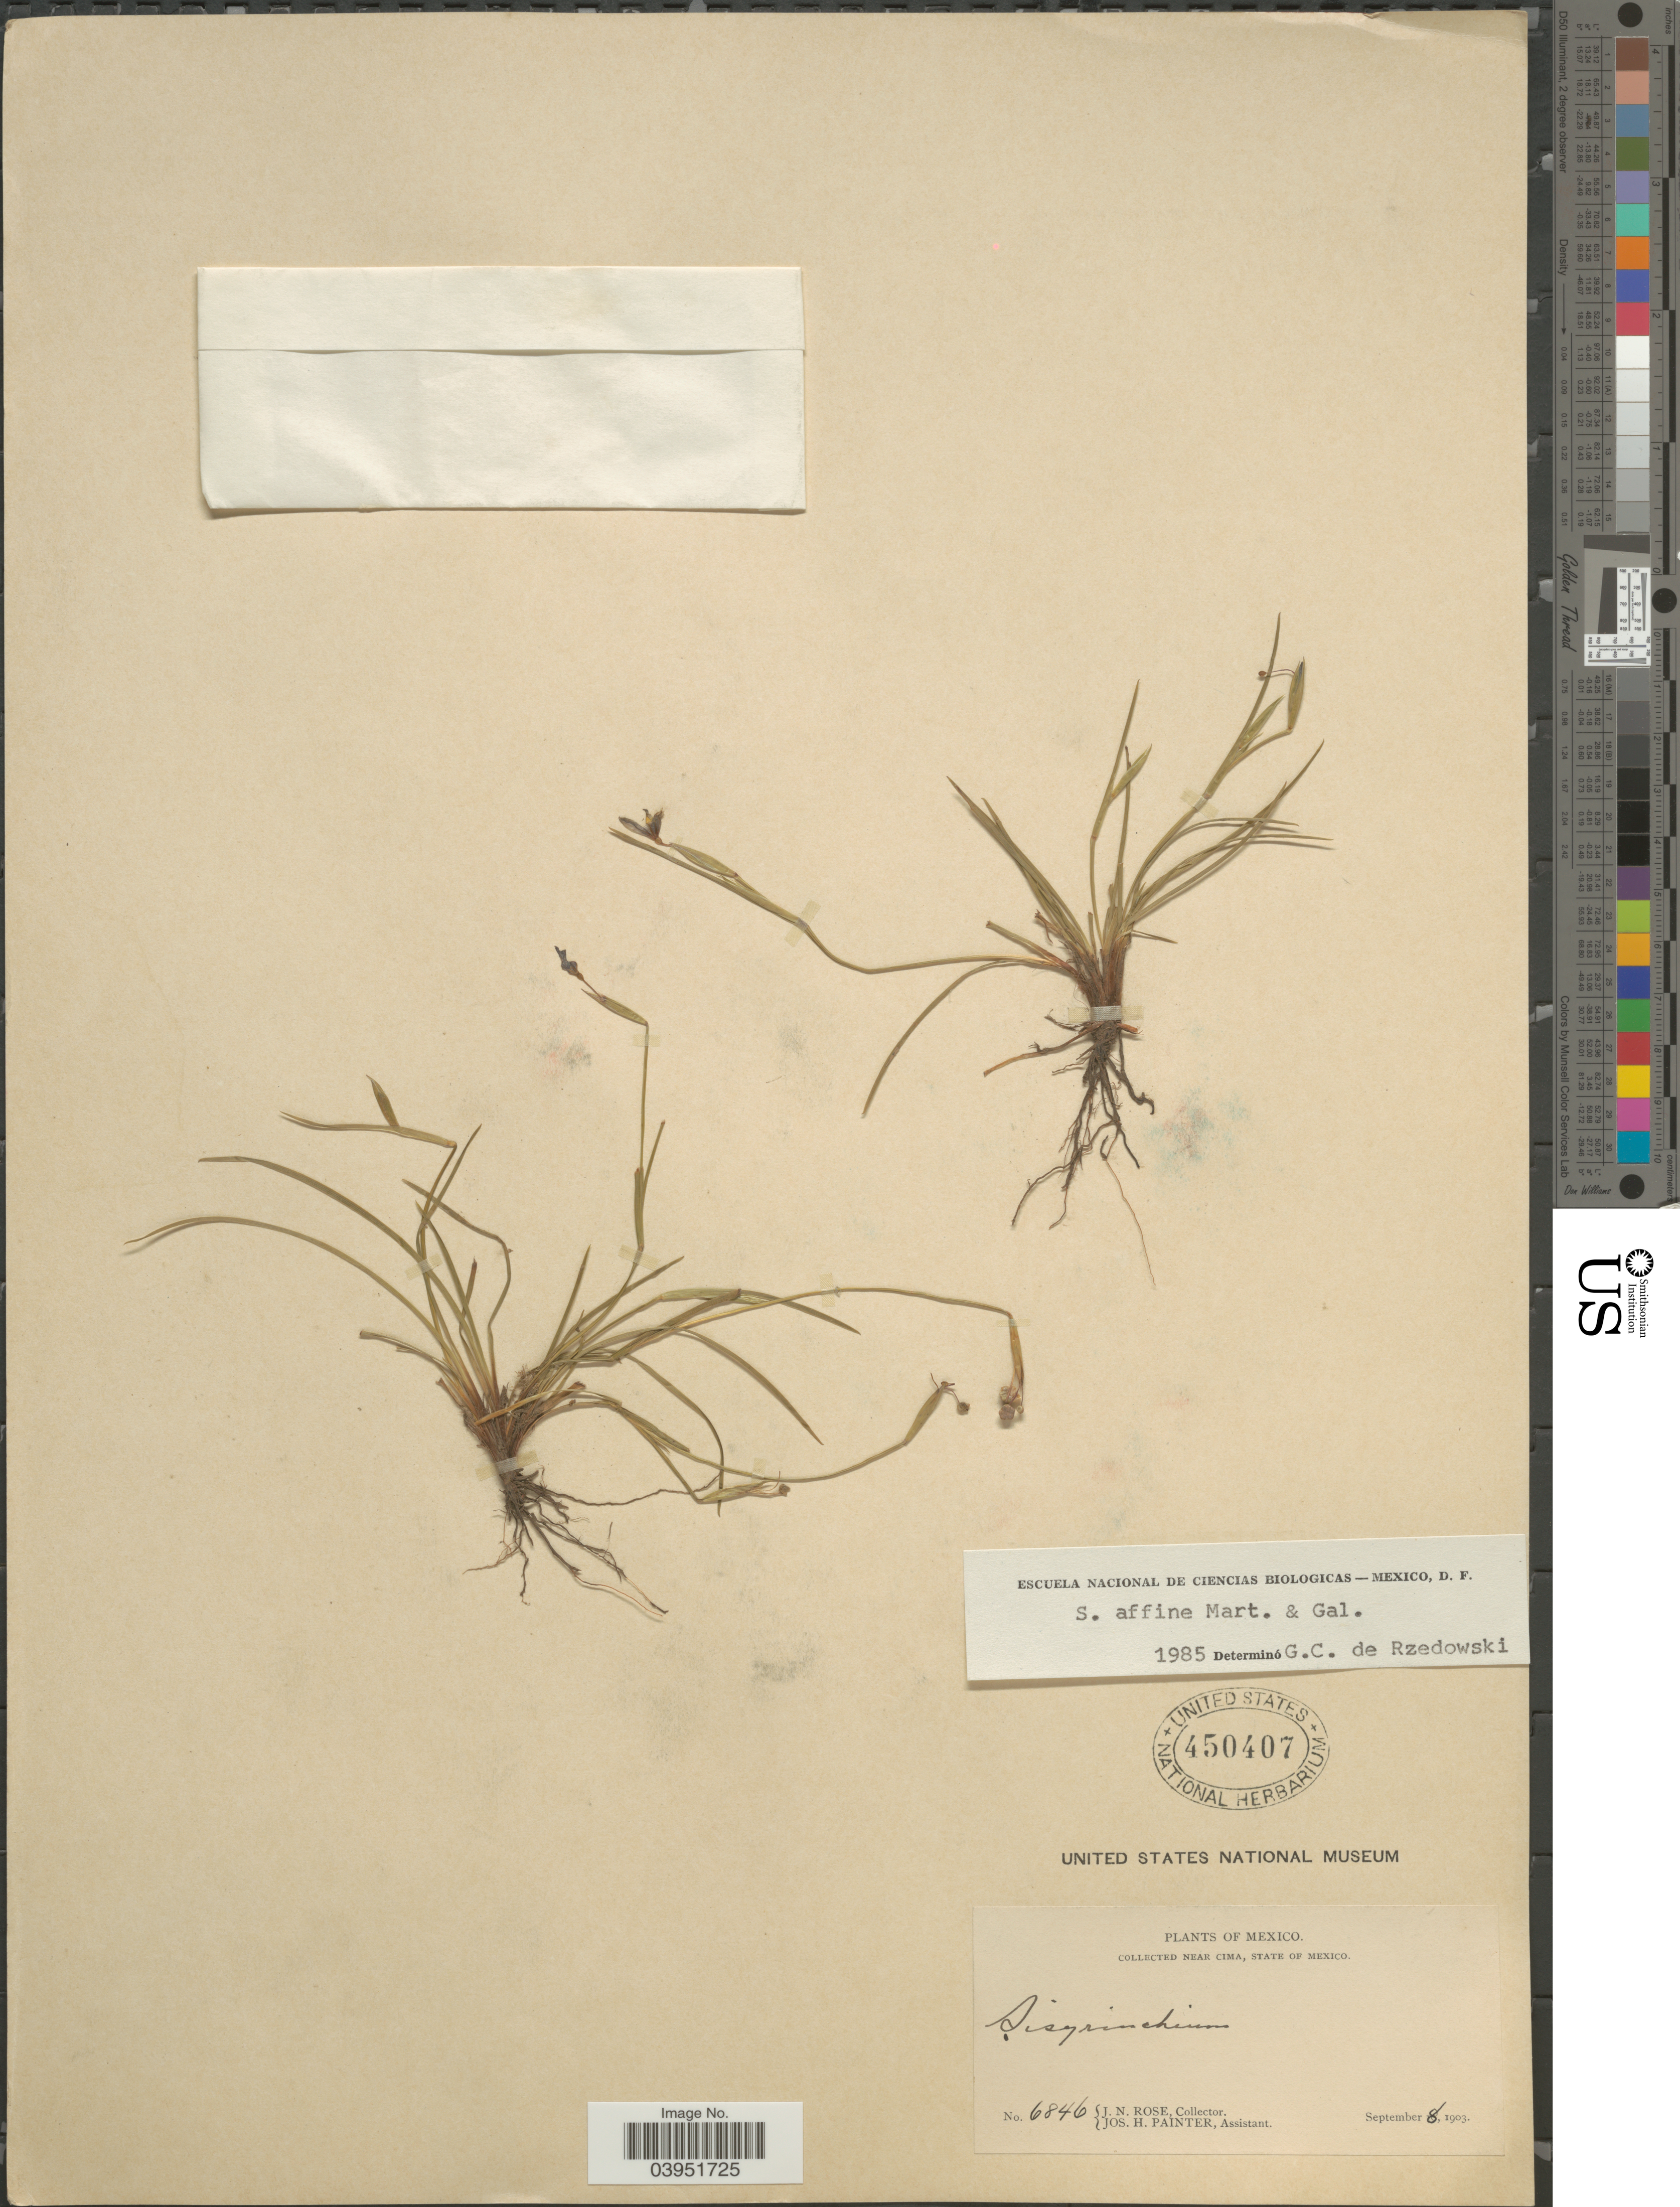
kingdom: Plantae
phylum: Tracheophyta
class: Liliopsida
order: Asparagales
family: Iridaceae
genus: Sisyrinchium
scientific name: Sisyrinchium affine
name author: M. Martens & Galeotti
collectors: J. N. Rose & J. H. Painter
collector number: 6846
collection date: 1903-09-08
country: Mexico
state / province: México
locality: Near Cima.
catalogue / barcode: US 450407